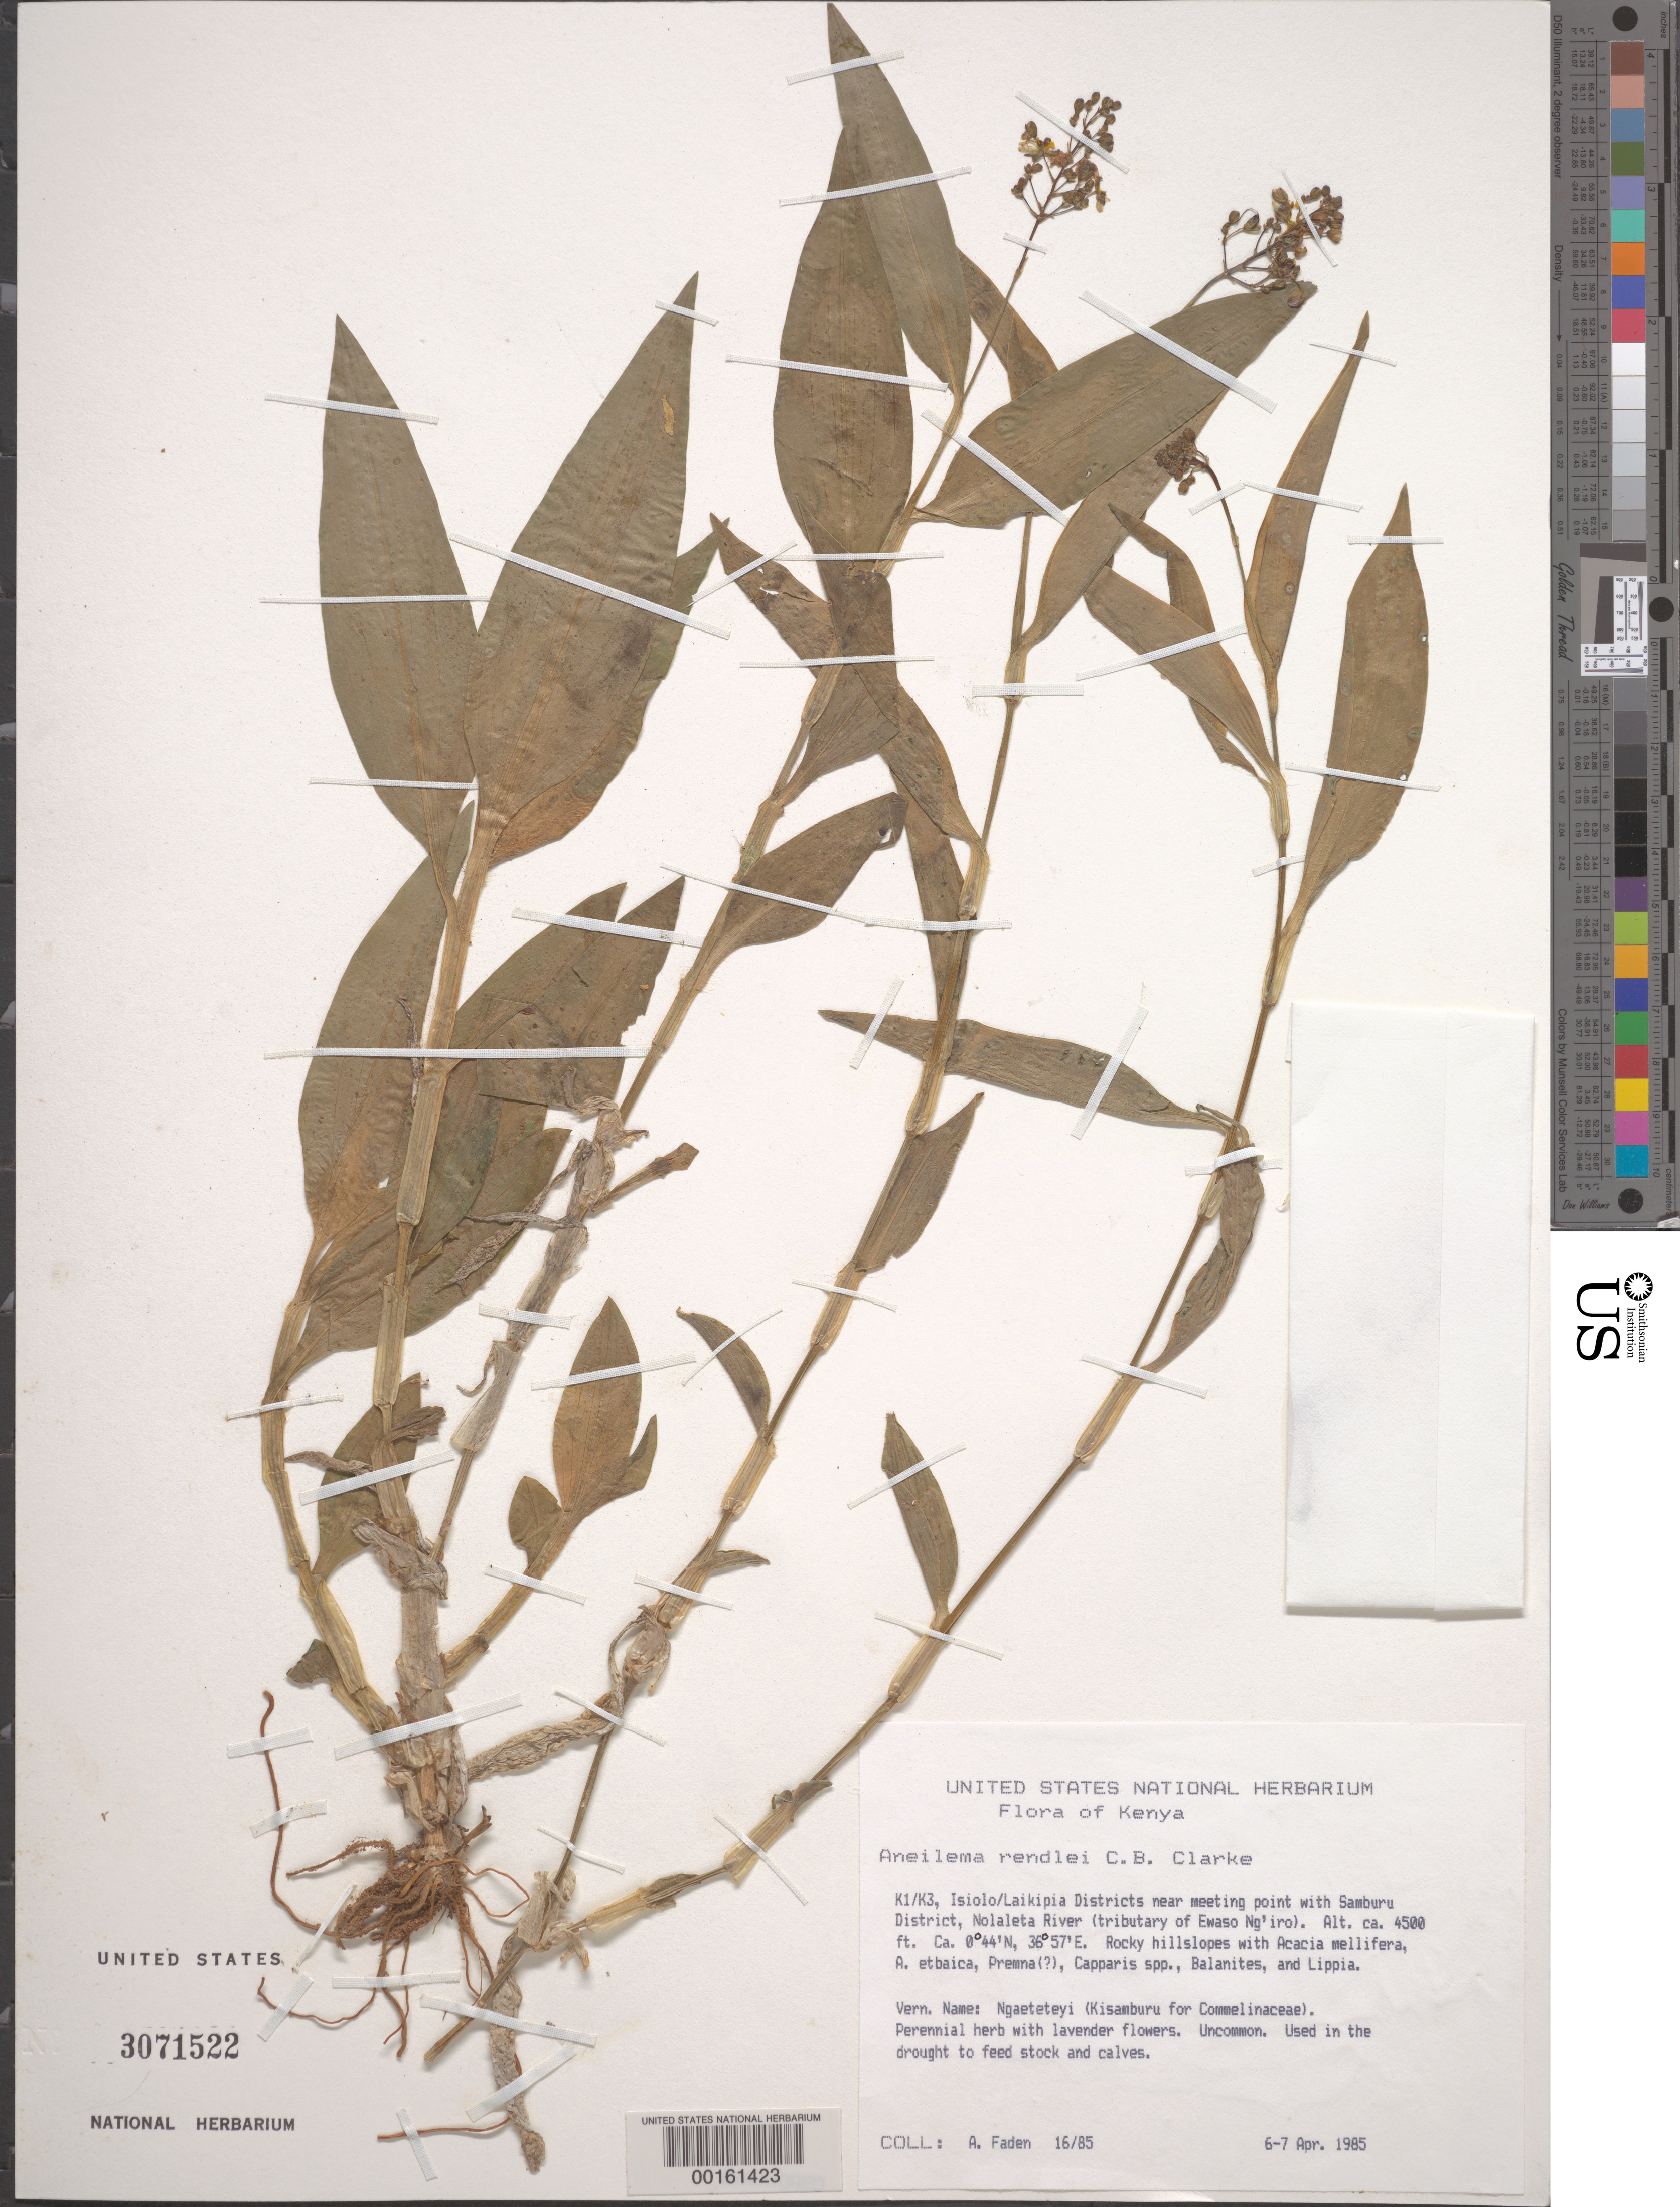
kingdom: Plantae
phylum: Tracheophyta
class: Liliopsida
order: Commelinales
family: Commelinaceae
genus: Aneilema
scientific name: Aneilema rendlei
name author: C.B. Clarke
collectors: A. J. Faden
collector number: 16/85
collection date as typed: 06 Apr 1985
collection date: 1985-04-06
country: Kenya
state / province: Isiolo / Laikipia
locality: Isiolo and laikipia districts, near boundary of samburu dist., nolaleta river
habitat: Rocky hillslopes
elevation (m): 1373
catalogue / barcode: US 3071522